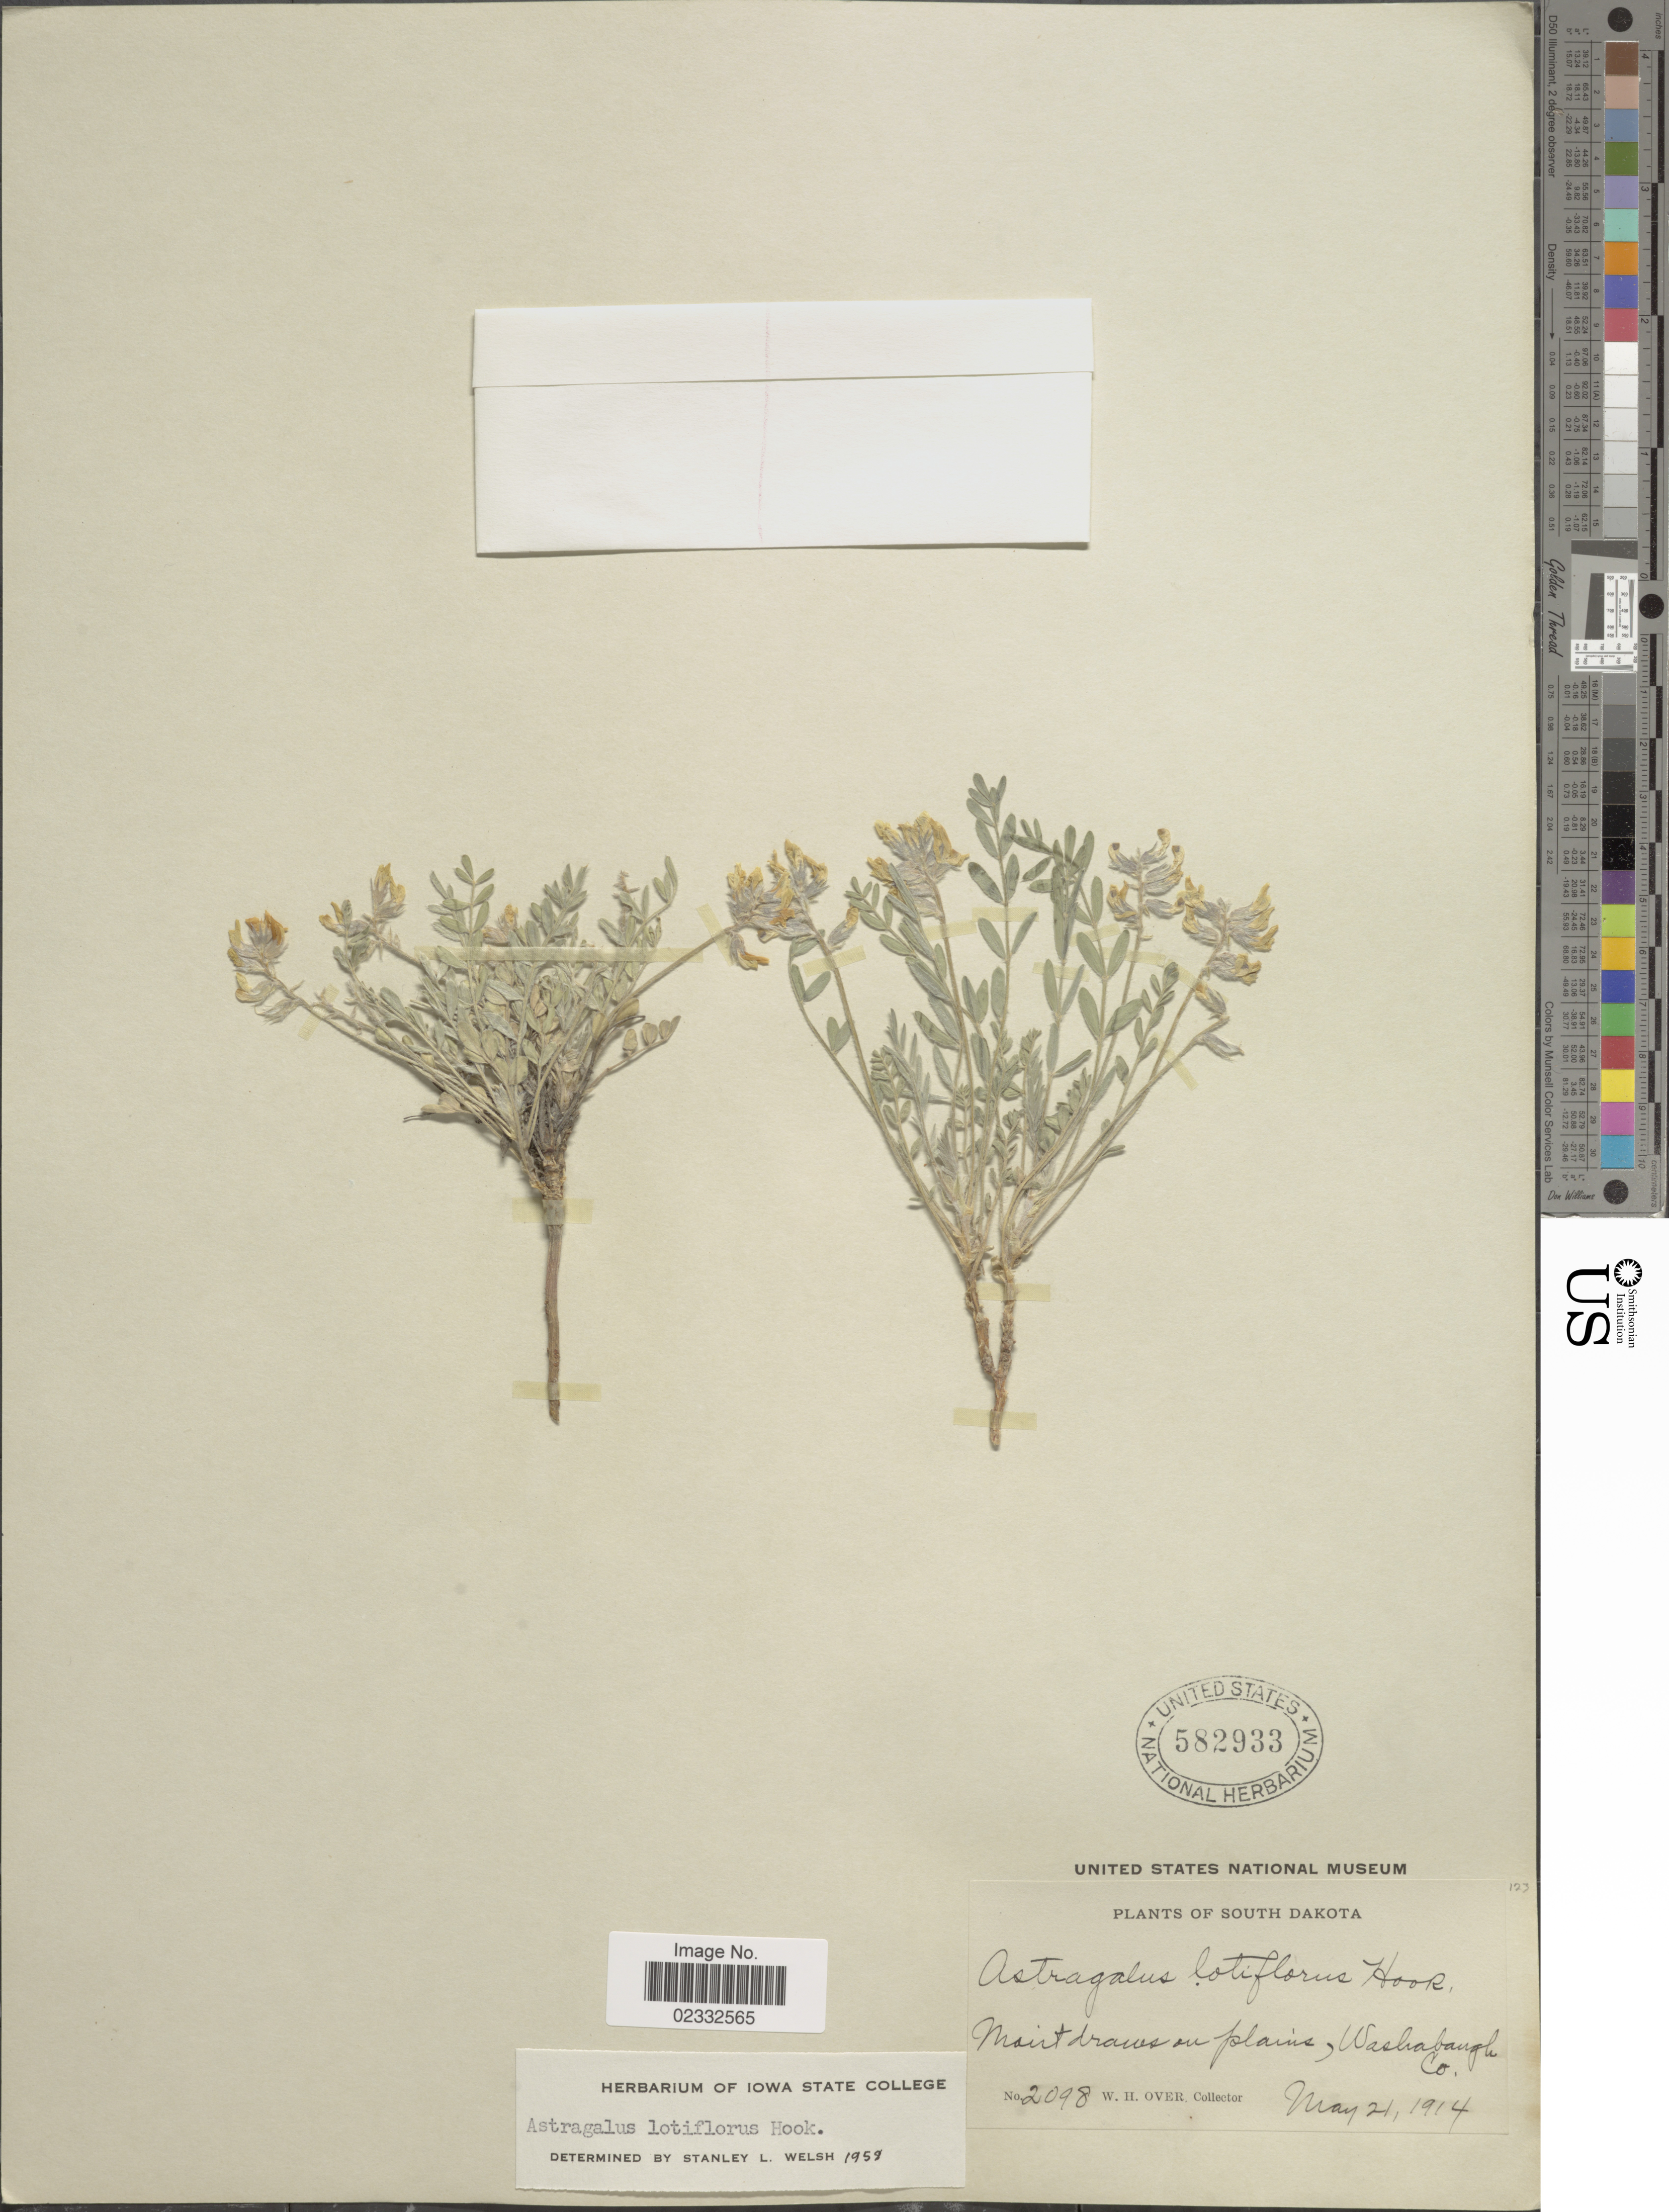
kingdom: Plantae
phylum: Tracheophyta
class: Magnoliopsida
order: Fabales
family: Fabaceae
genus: Astragalus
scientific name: Astragalus lotiflorus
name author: Hook.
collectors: W. Over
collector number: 2098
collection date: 1914-05-21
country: United States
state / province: South Dakota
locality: Moist draws on plains, Washabaugh Co,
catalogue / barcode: US 582933